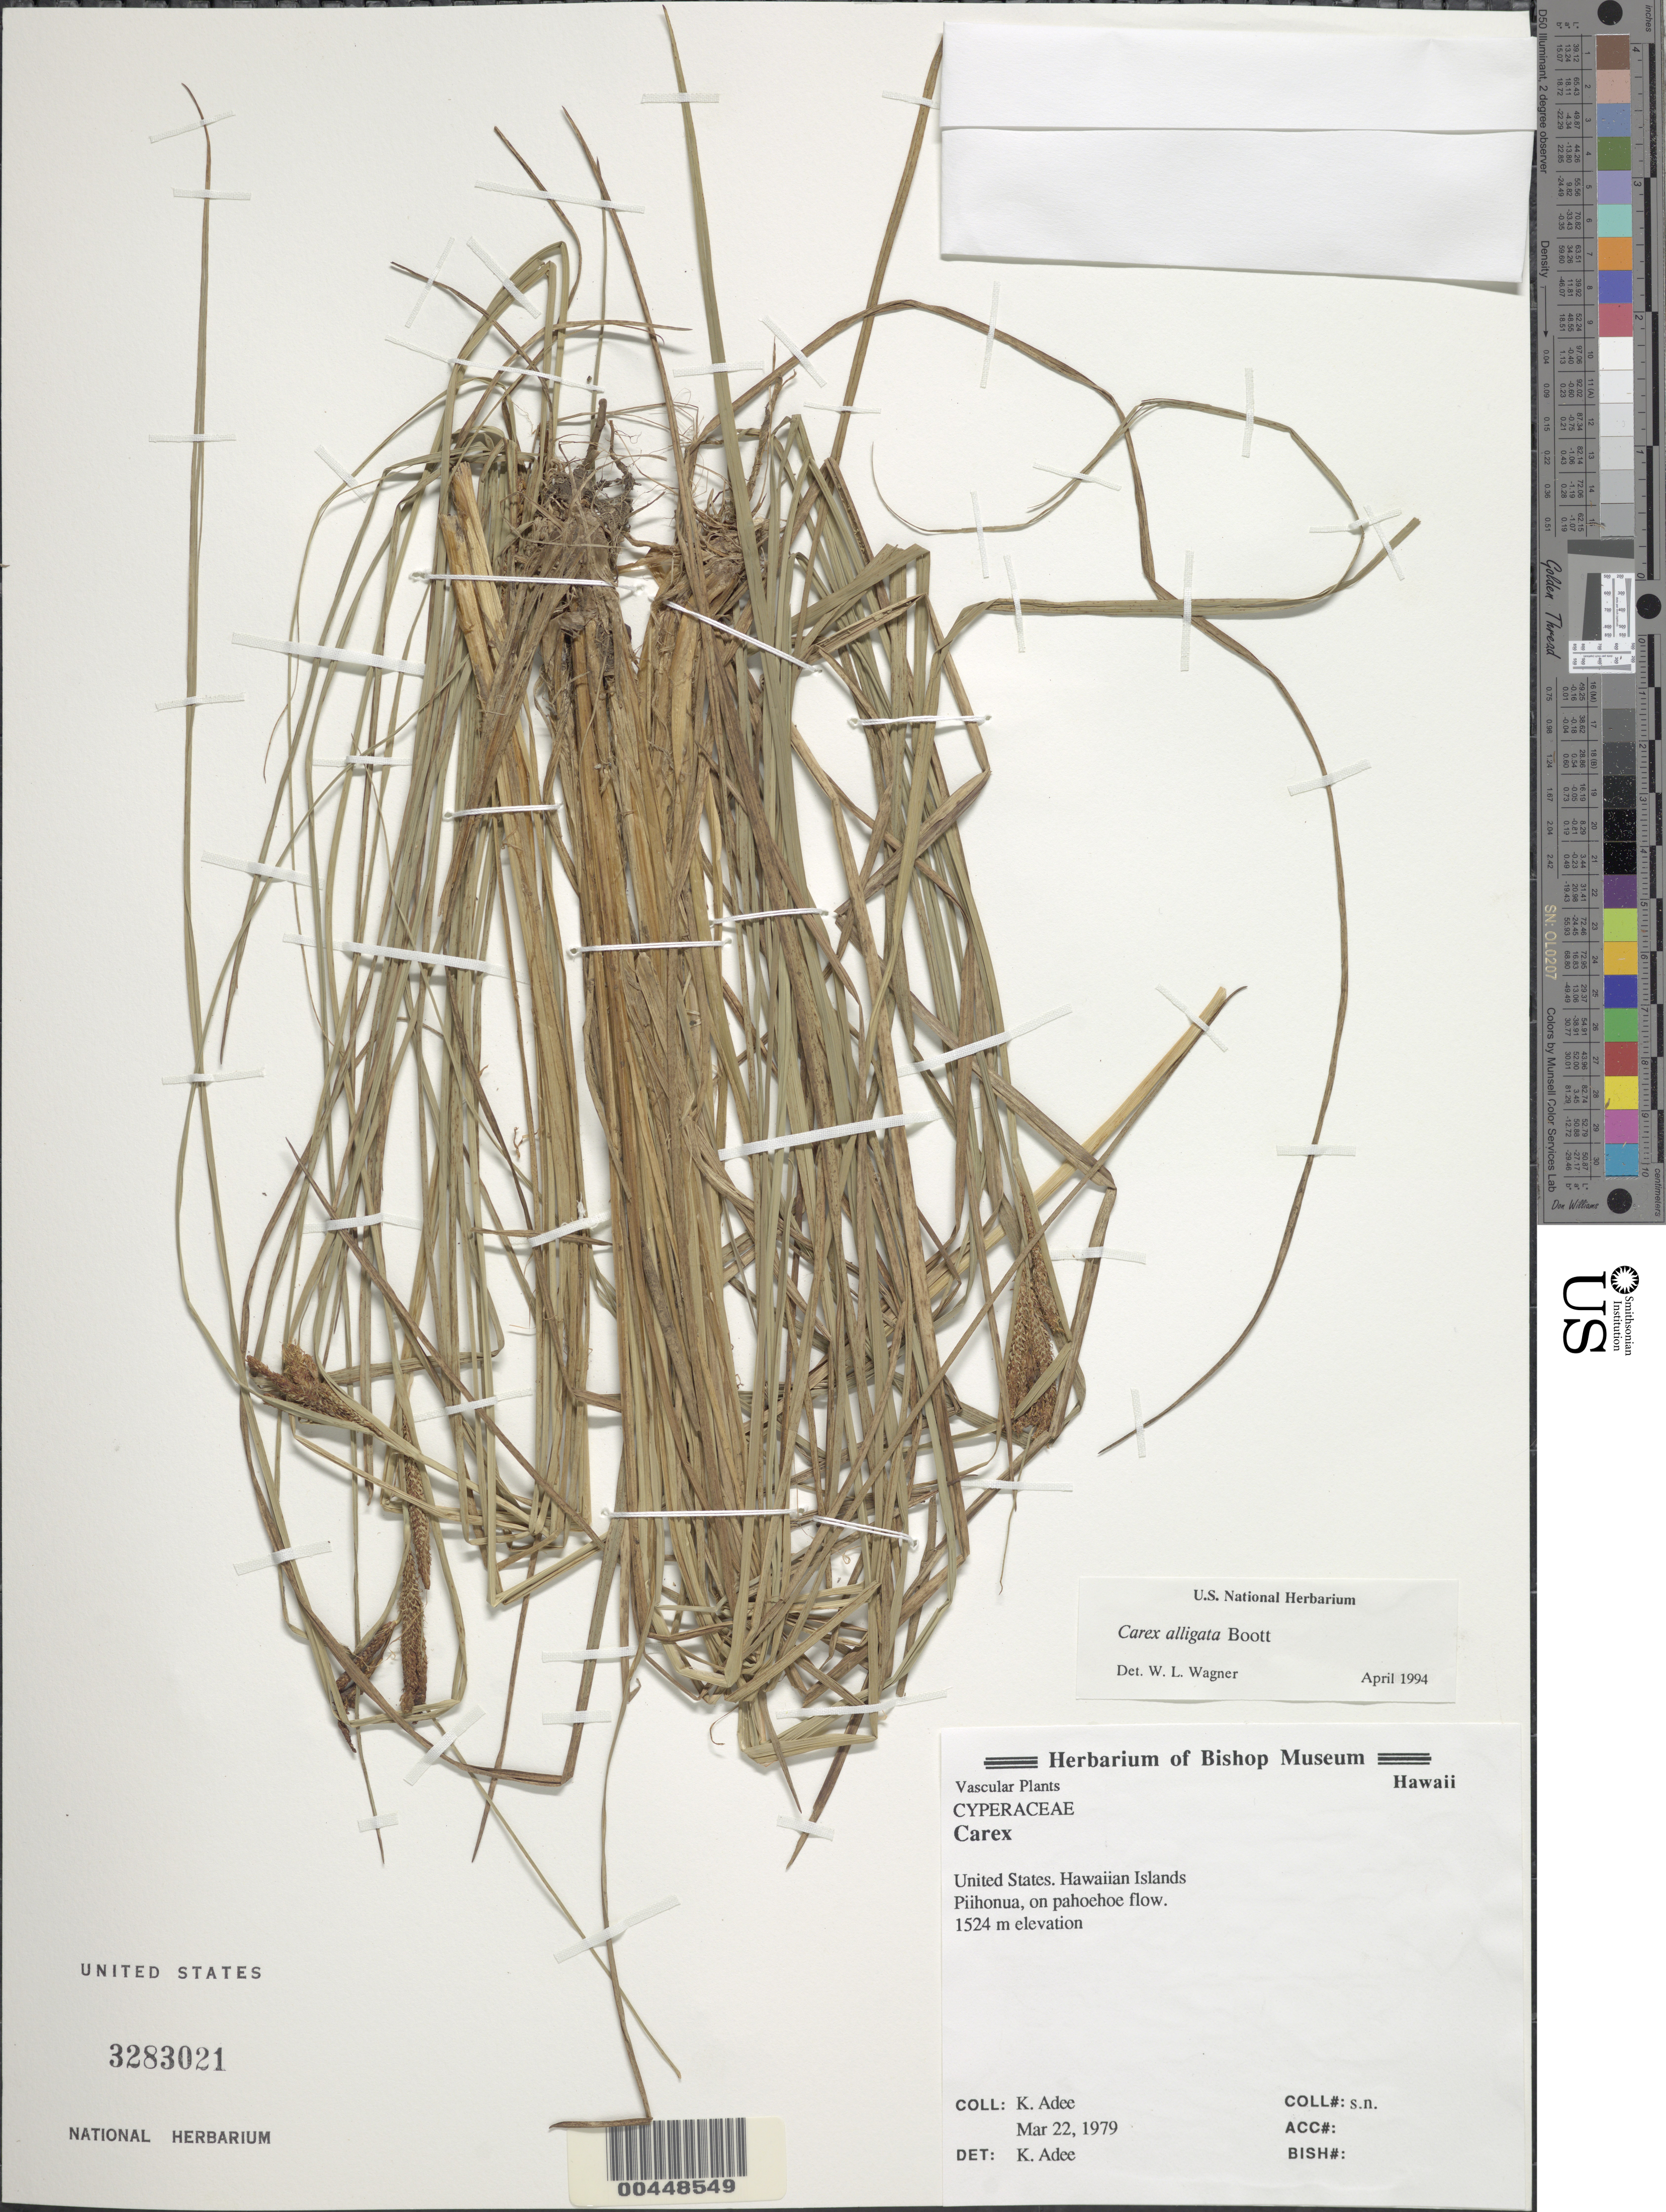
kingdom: Plantae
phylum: Tracheophyta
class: Liliopsida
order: Poales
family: Cyperaceae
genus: Carex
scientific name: Carex alligata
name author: Boott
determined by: Wagner, W. L., (BOT), Smithsonian Institution - National Museum of Natural History (UNITED STATES)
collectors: K. Adee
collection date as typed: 22 Mar 1979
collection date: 1979-03-22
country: United States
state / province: Hawaii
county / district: Hawaii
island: Hawaii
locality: Piihonua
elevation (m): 1524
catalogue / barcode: US 3283021